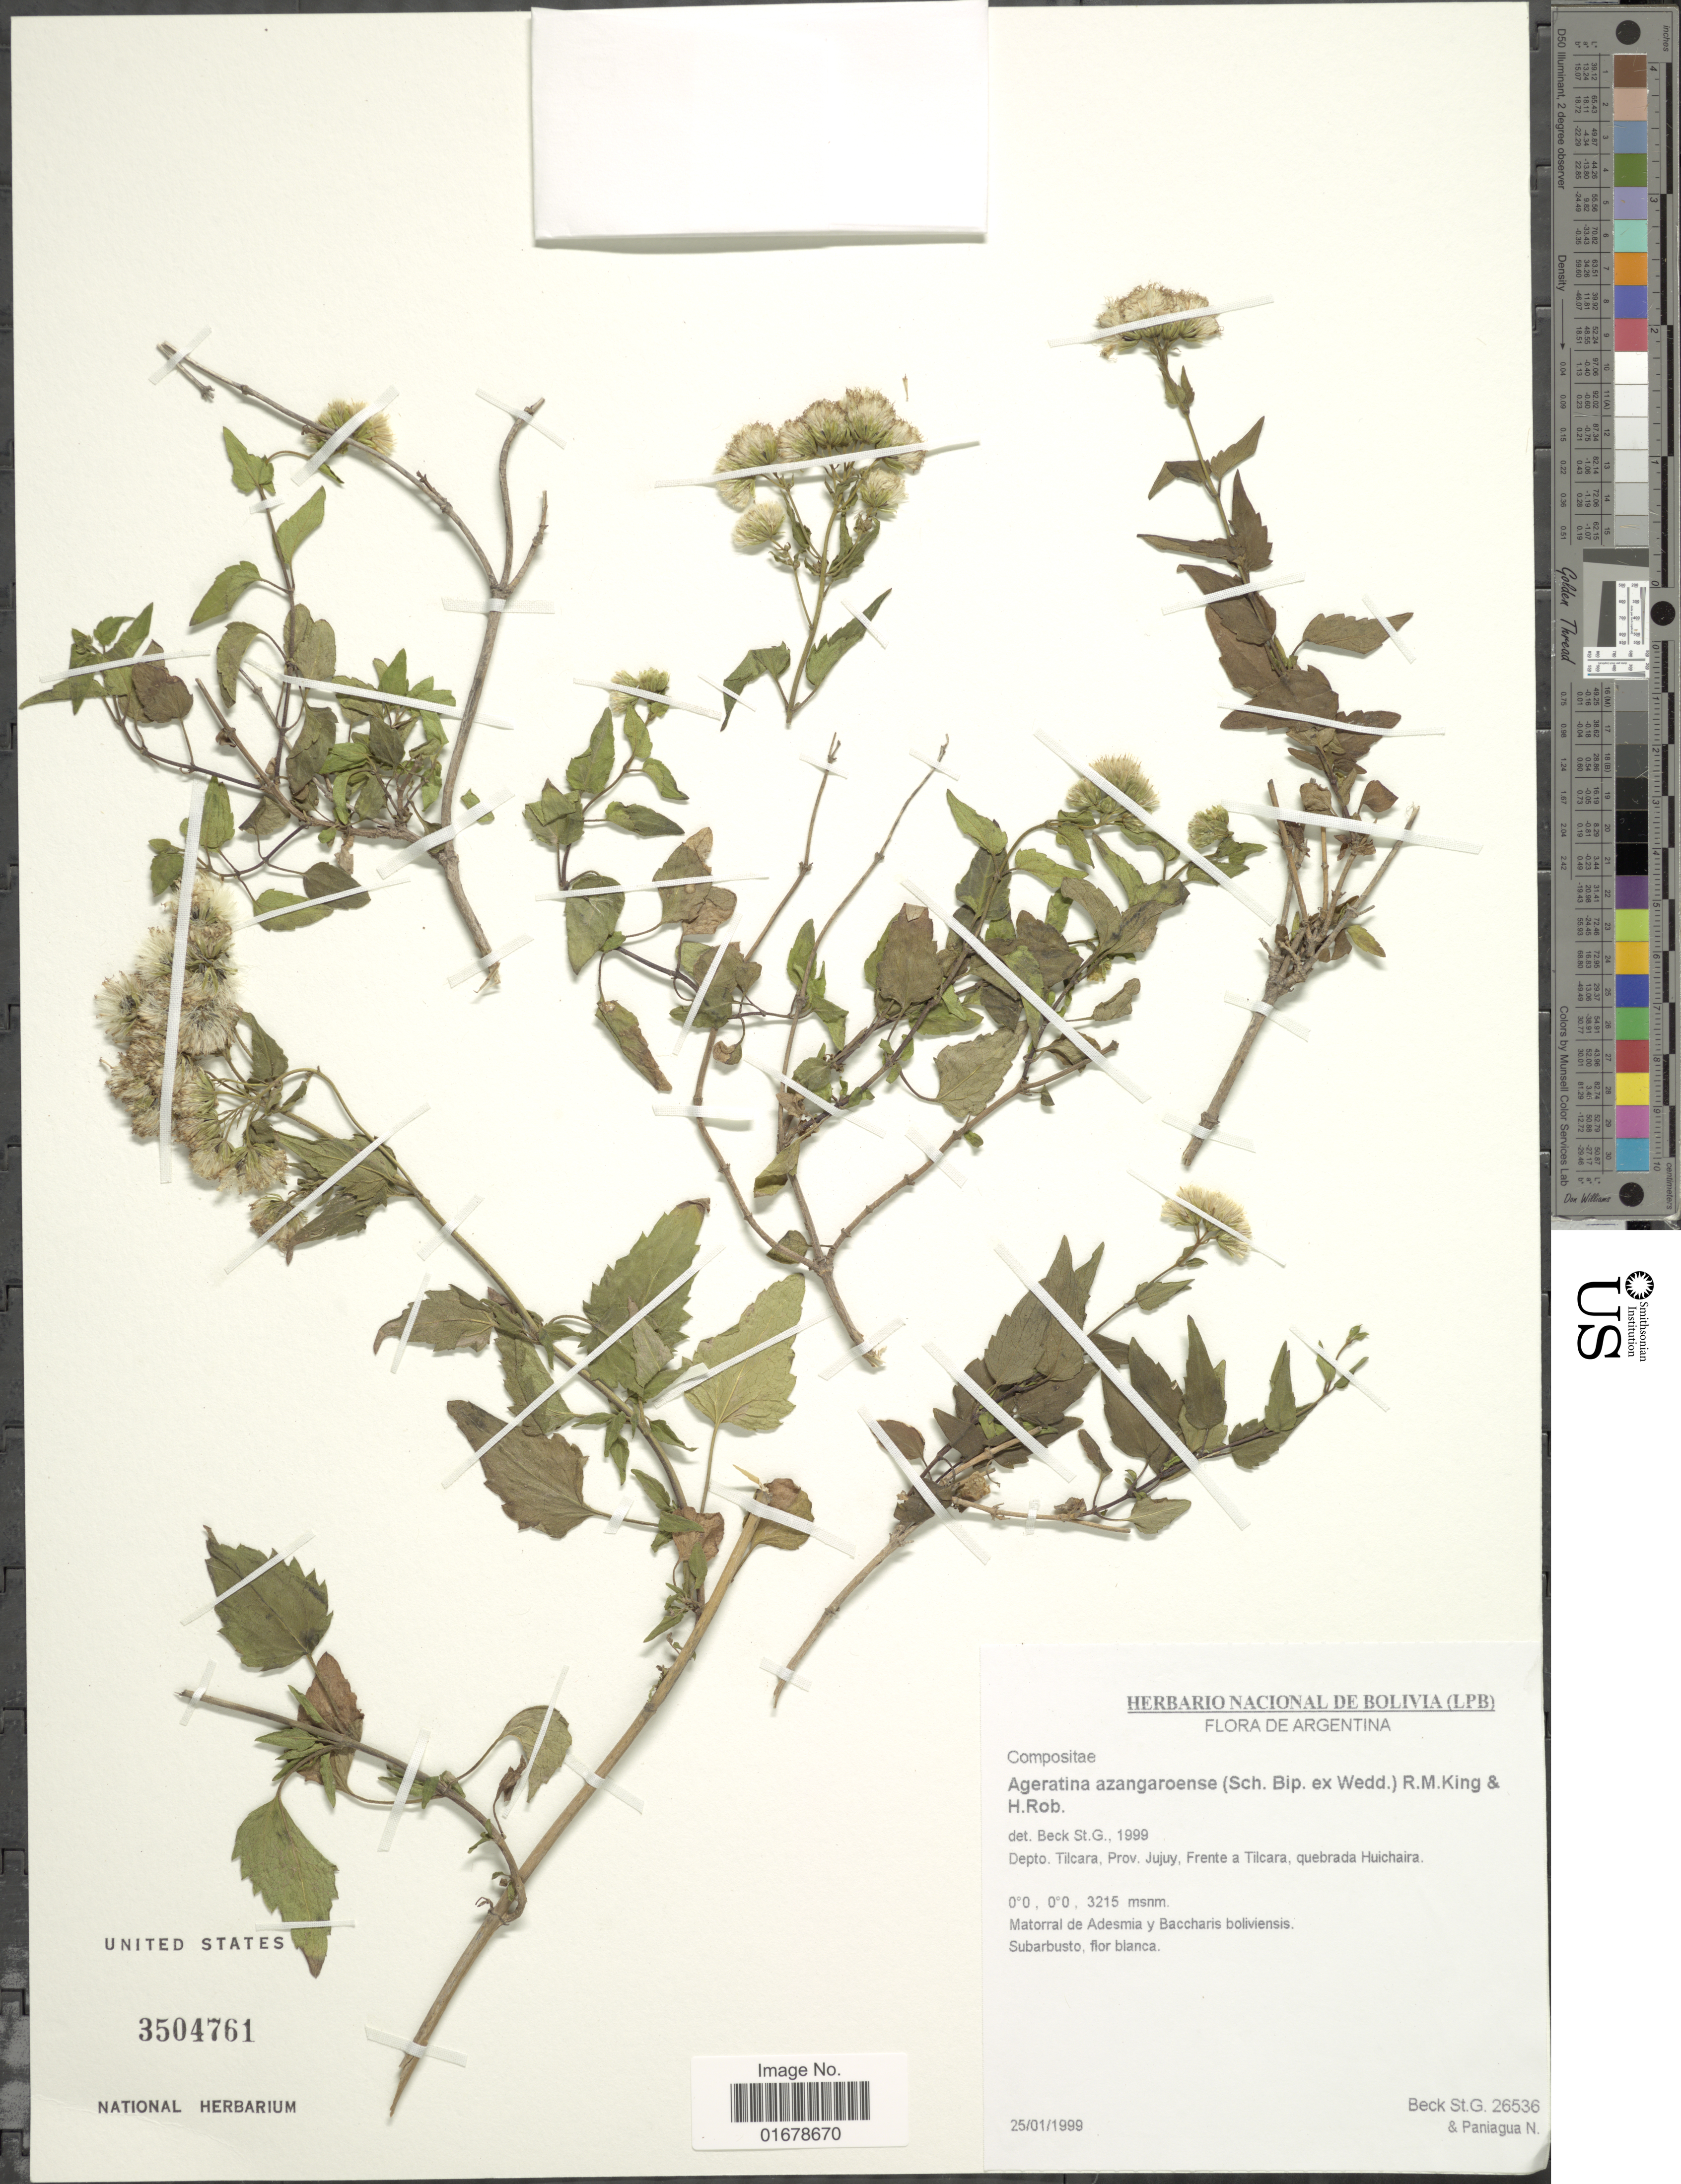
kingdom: Plantae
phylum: Tracheophyta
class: Magnoliopsida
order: Asterales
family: Asteraceae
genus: Ageratina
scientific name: Ageratina azangaroensis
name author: (Sch. Bip. ex Wedd.) R.M. King & H. Rob.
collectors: S. G. Beck & N. Paniagua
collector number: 26536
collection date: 1999-01-25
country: Argentina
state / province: Jujuy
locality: Depto. Tilcara, Prov. Jujuy, Frente a Tilcara, Quebrada Huichaira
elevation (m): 3215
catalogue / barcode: US 3504761